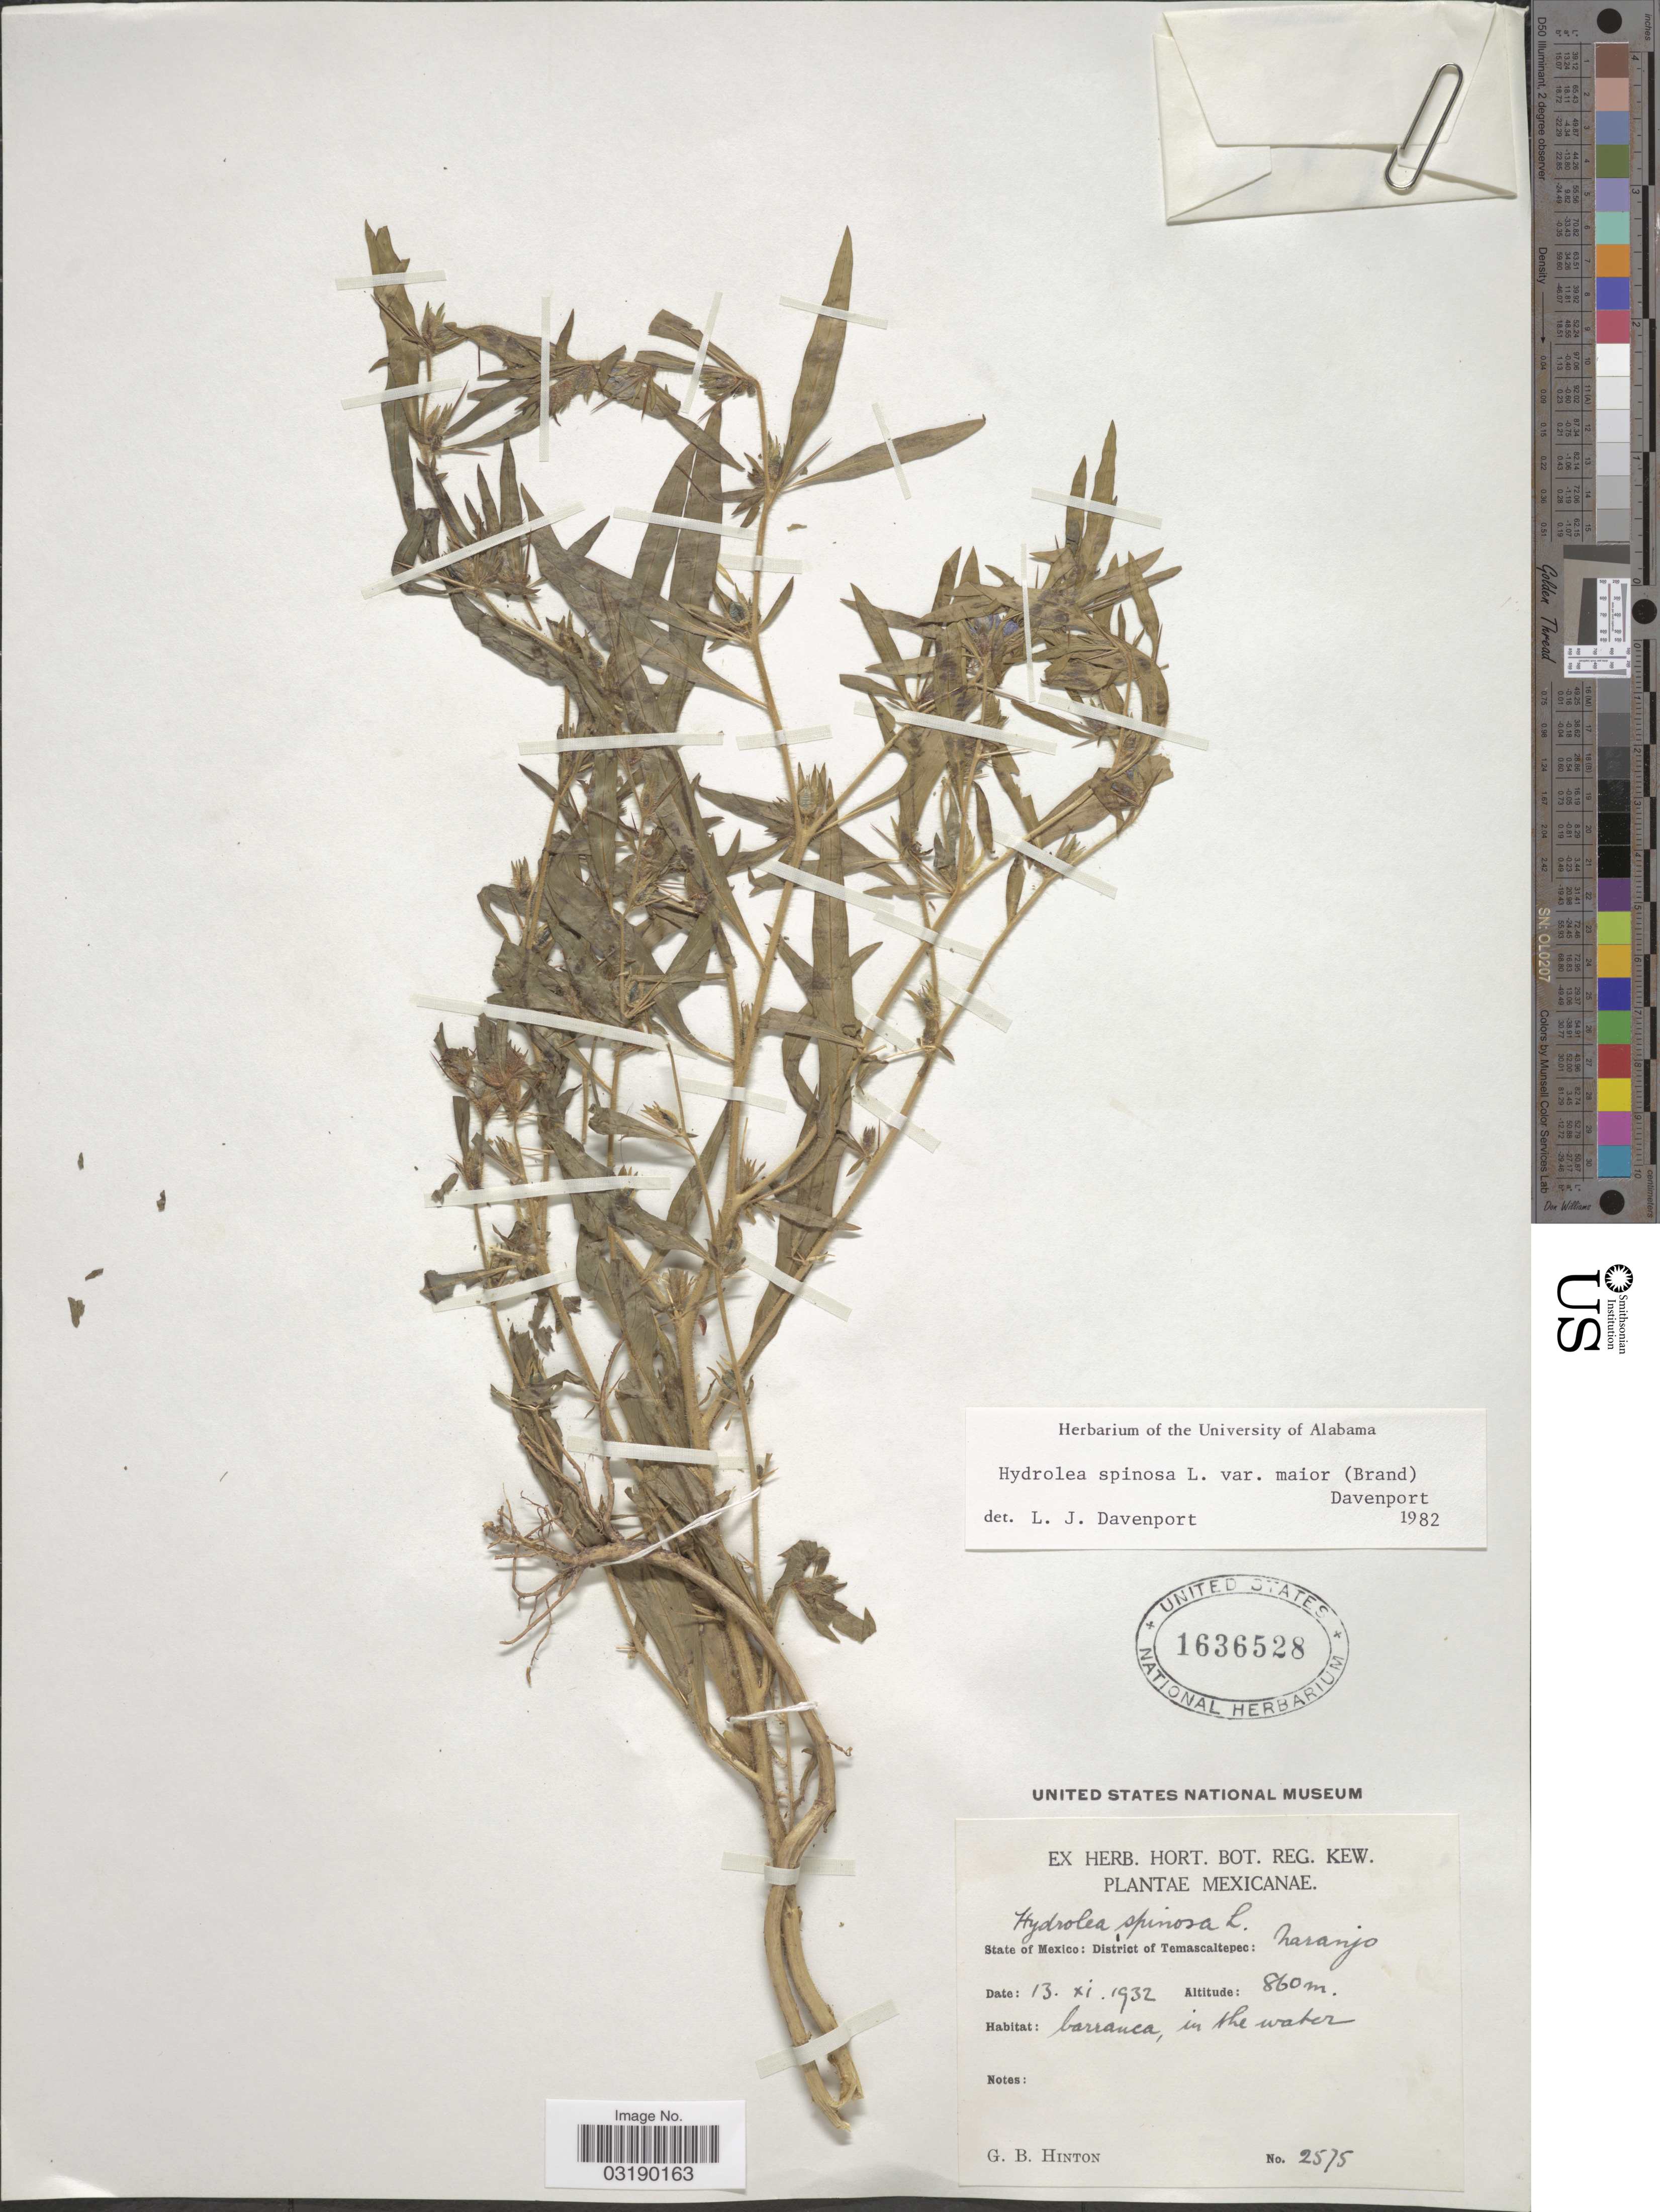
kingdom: Plantae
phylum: Tracheophyta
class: Magnoliopsida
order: Solanales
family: Hydroleaceae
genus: Hydrolea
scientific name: Hydrolea spinosa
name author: L.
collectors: G. B. Hinton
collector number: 2575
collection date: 1932-11-13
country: Mexico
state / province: México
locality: District of Temascaltepec: Naranjo. Barranca, in the water.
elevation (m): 860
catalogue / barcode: US 1636528